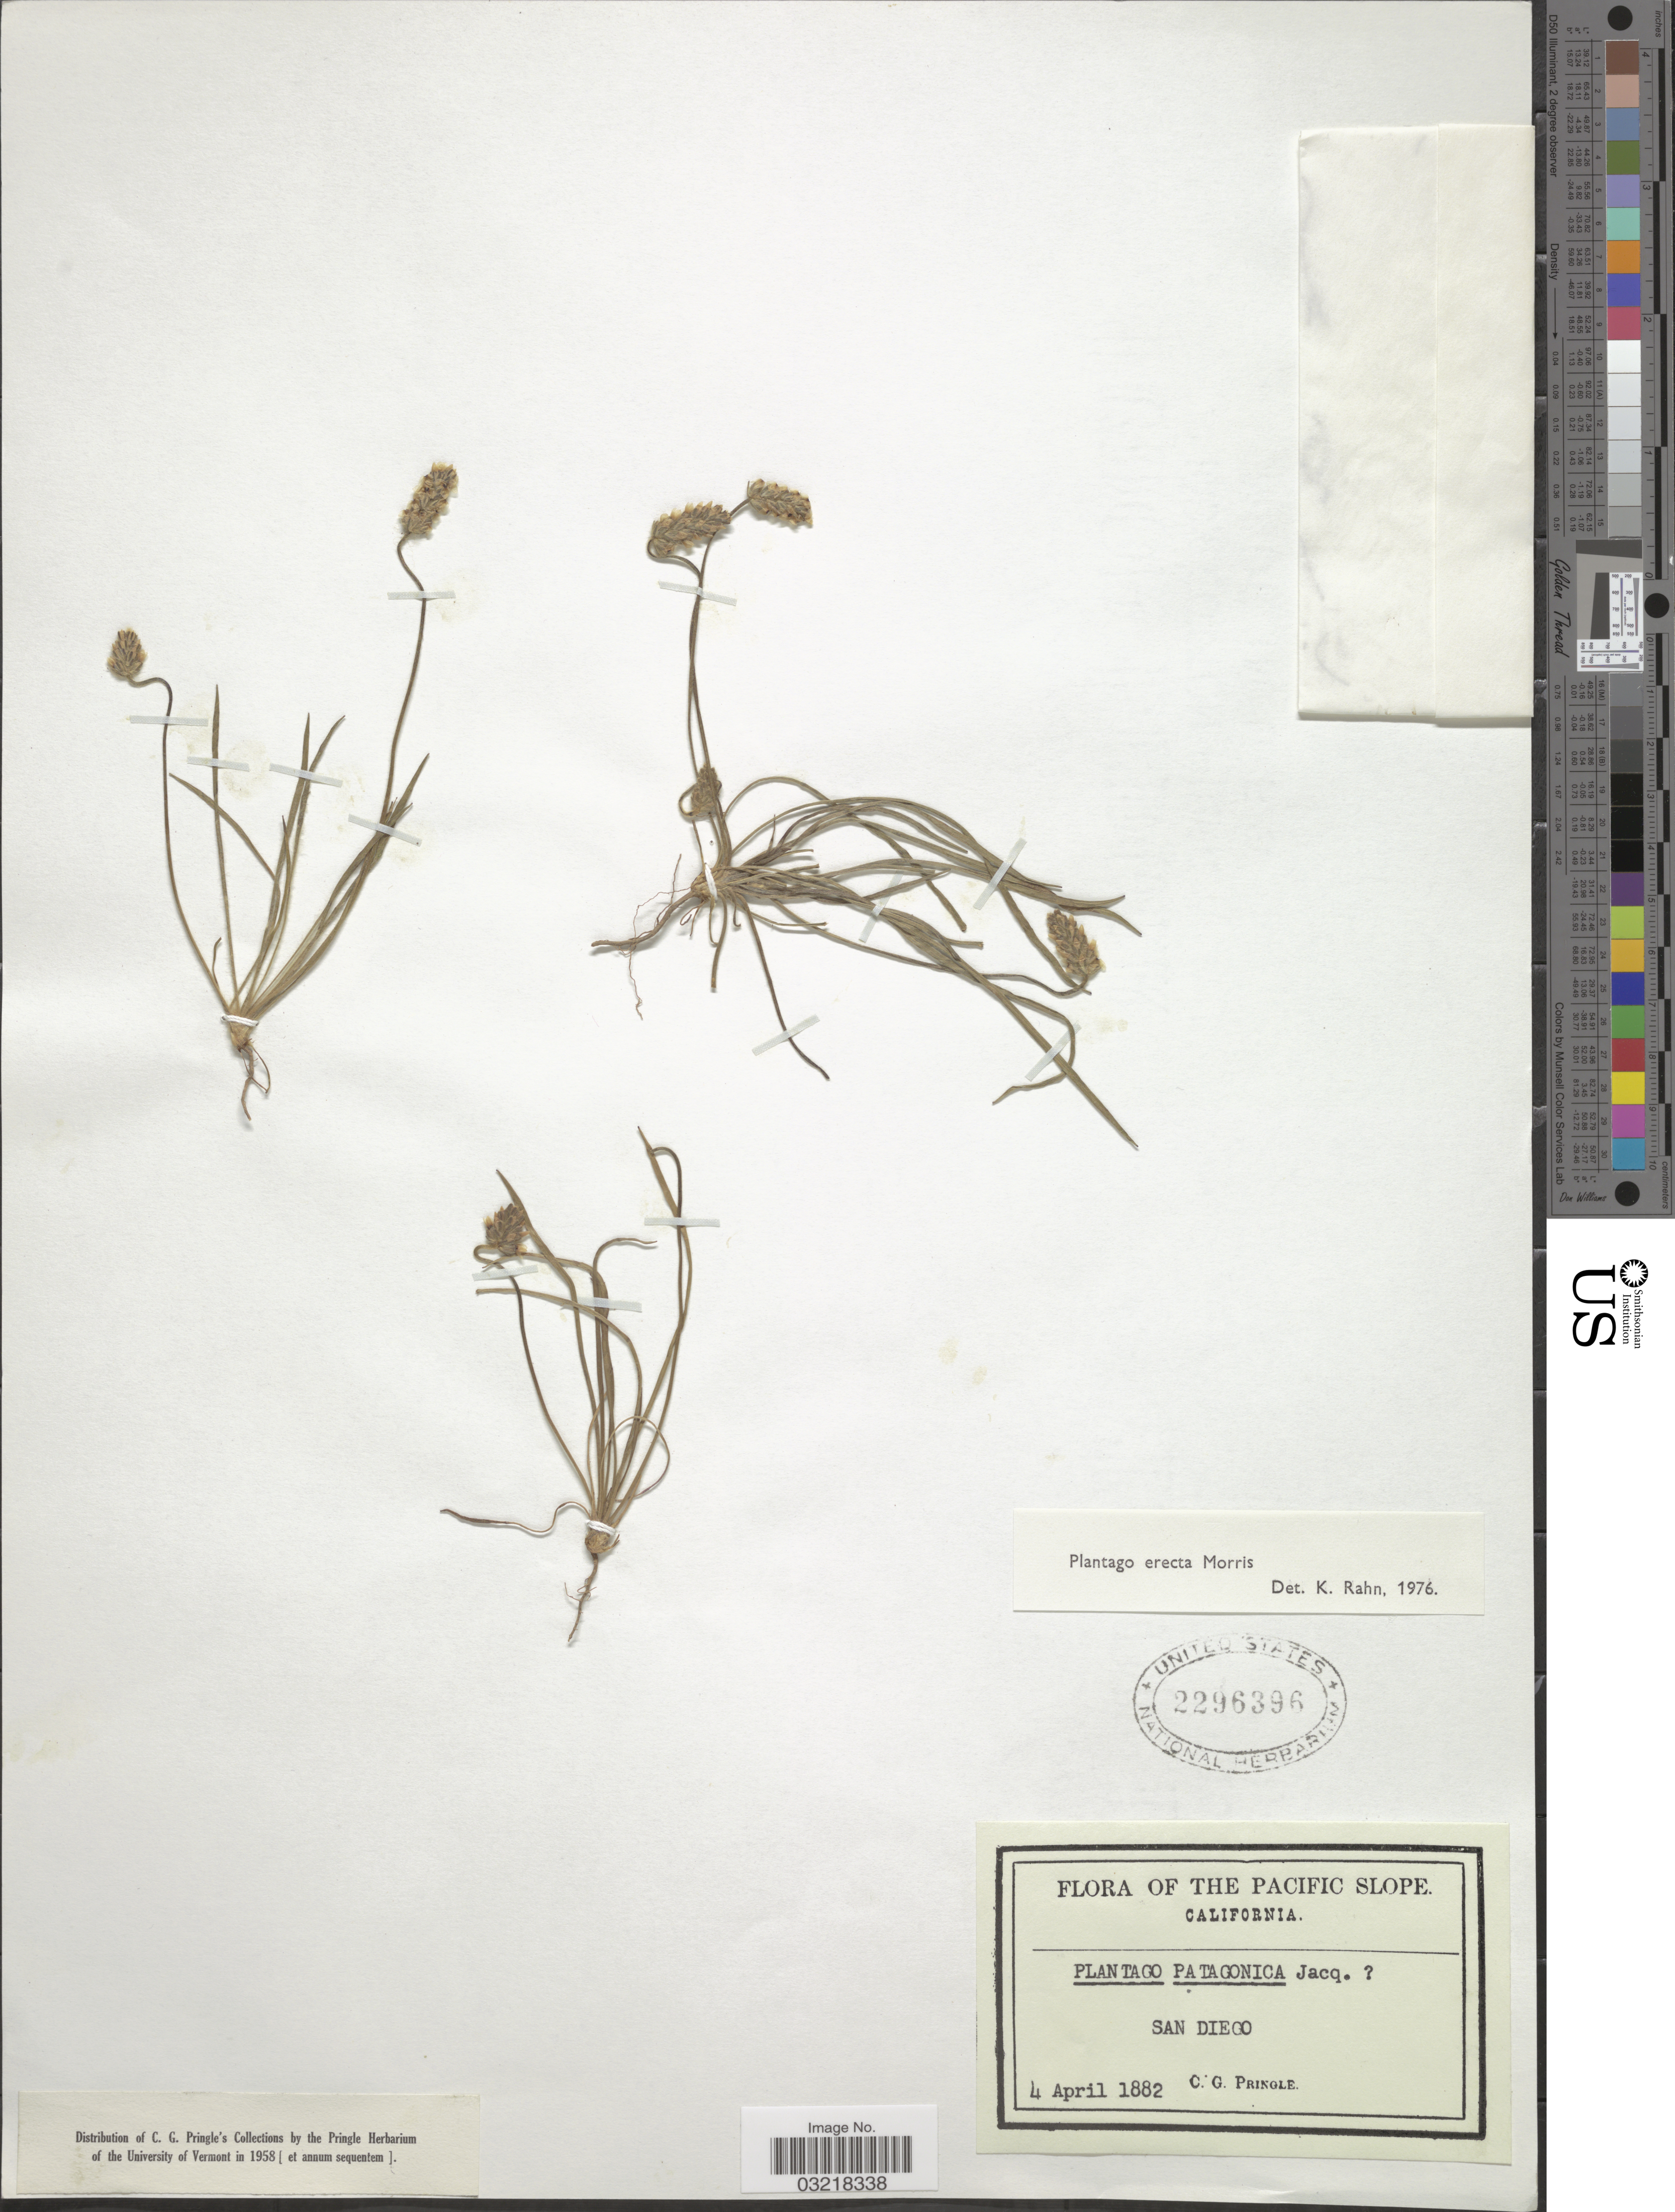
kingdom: Plantae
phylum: Tracheophyta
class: Magnoliopsida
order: Lamiales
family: Plantaginaceae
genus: Plantago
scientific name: Plantago erecta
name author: Morris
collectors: C. G. Pringle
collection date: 1882-04-04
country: United States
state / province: California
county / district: San Diego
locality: The Pacific Slope. San Diego.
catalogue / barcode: US 2296396